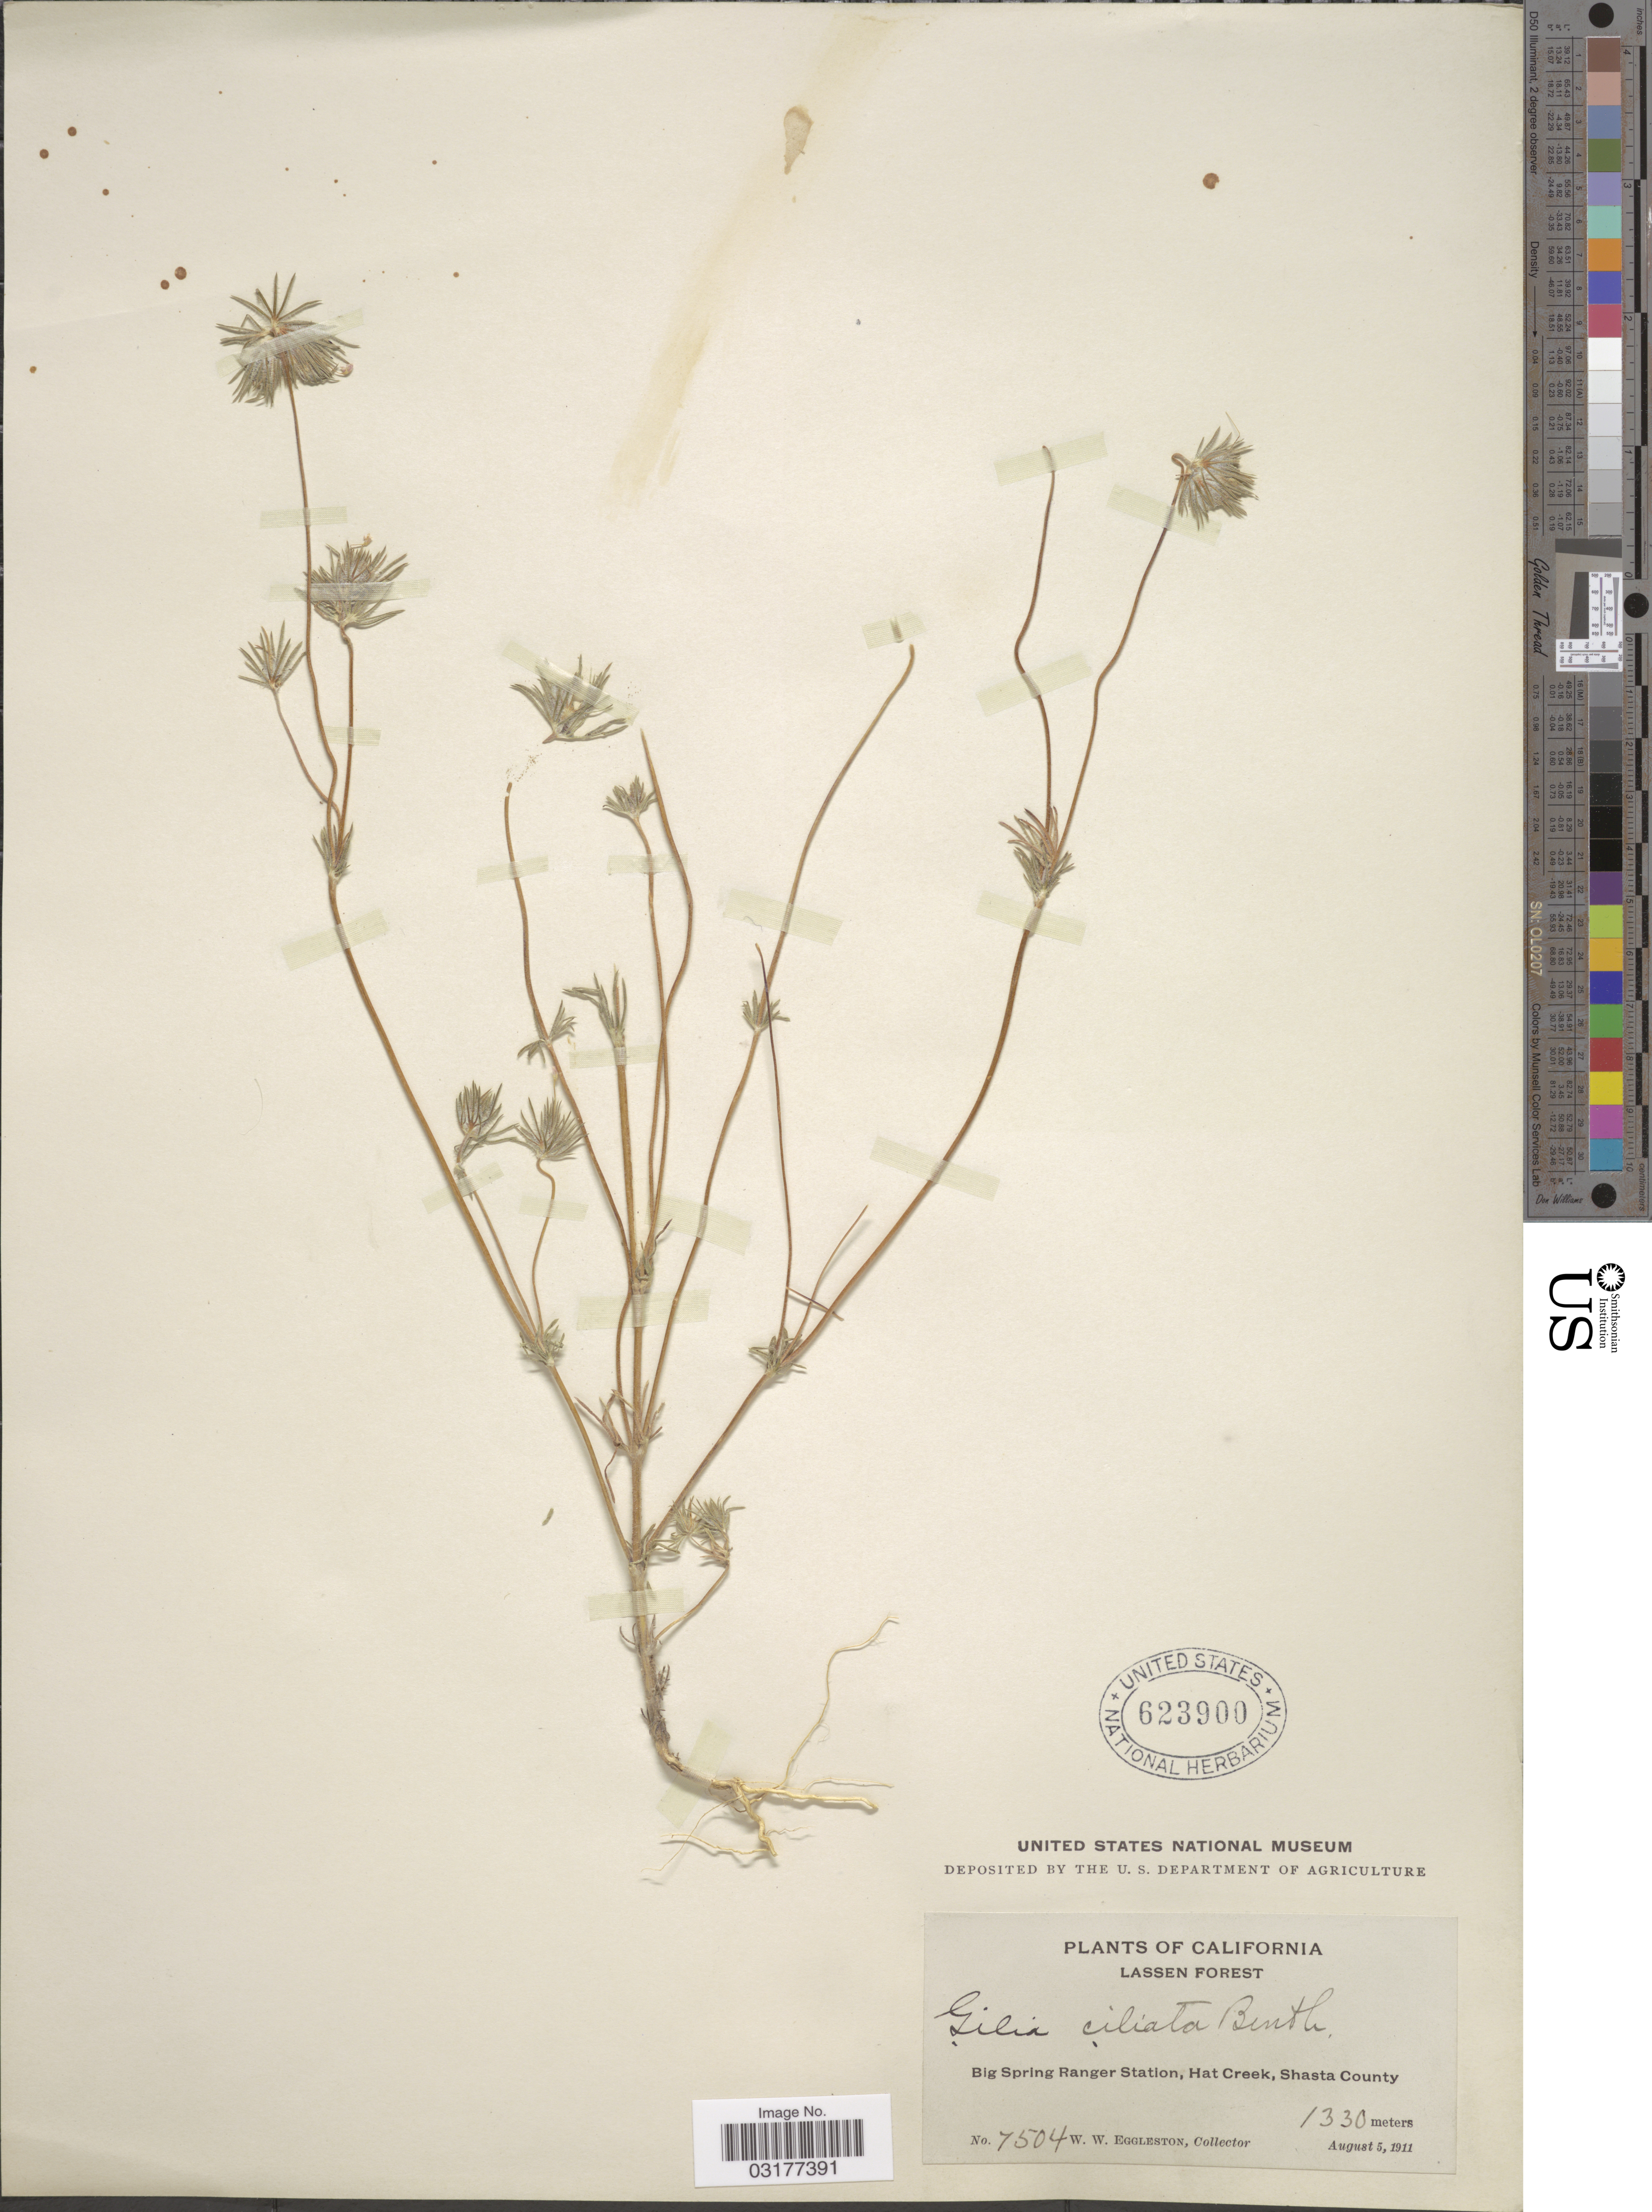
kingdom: Plantae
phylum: Tracheophyta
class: Magnoliopsida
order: Ericales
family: Polemoniaceae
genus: Leptosiphon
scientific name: Leptosiphon ciliatus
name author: (Benth.) Jeps.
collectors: W. W. Eggleston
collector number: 7504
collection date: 1911-08-05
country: United States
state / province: California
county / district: Shasta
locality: Lassen Forest. Big Spring Ranger Station, Hat Creek, Shasta County.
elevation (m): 1330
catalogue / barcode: US 623900